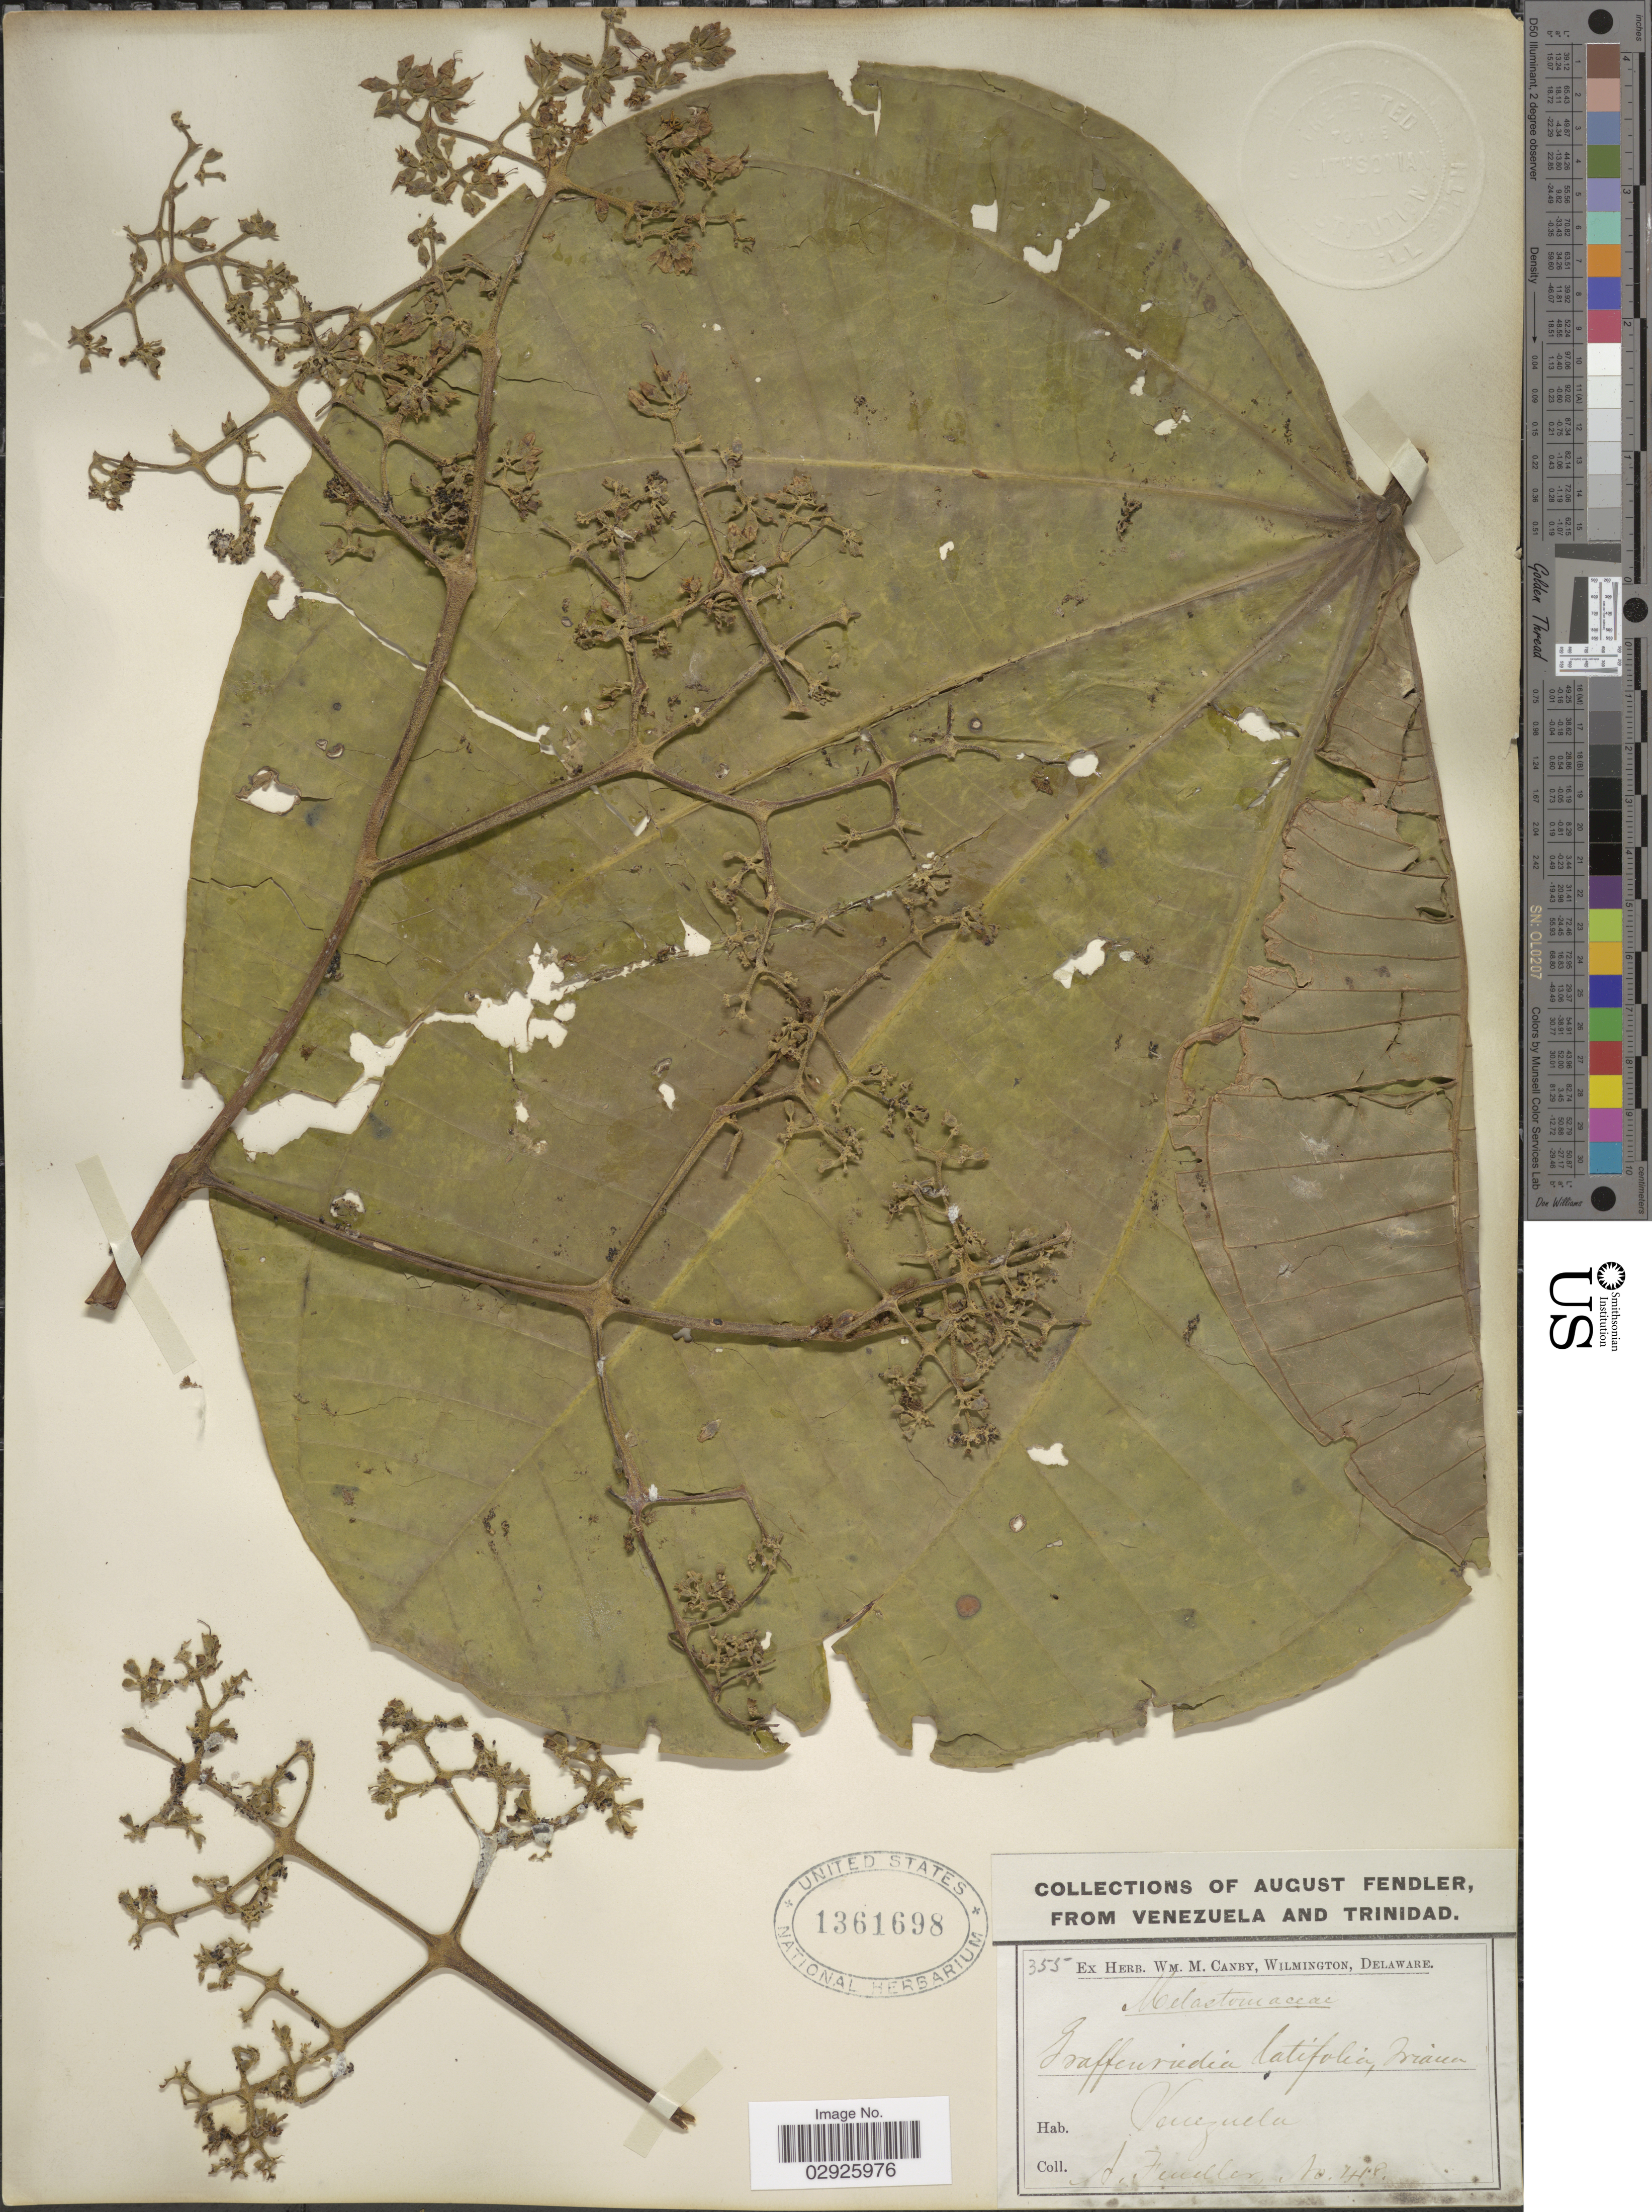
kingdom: Plantae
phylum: Tracheophyta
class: Magnoliopsida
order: Myrtales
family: Melastomataceae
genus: Graffenrieda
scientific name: Graffenrieda latifolia subsp. latifolia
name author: (Naudin) Triana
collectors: A. Fendler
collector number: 418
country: Venezuela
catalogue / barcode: US 1361698